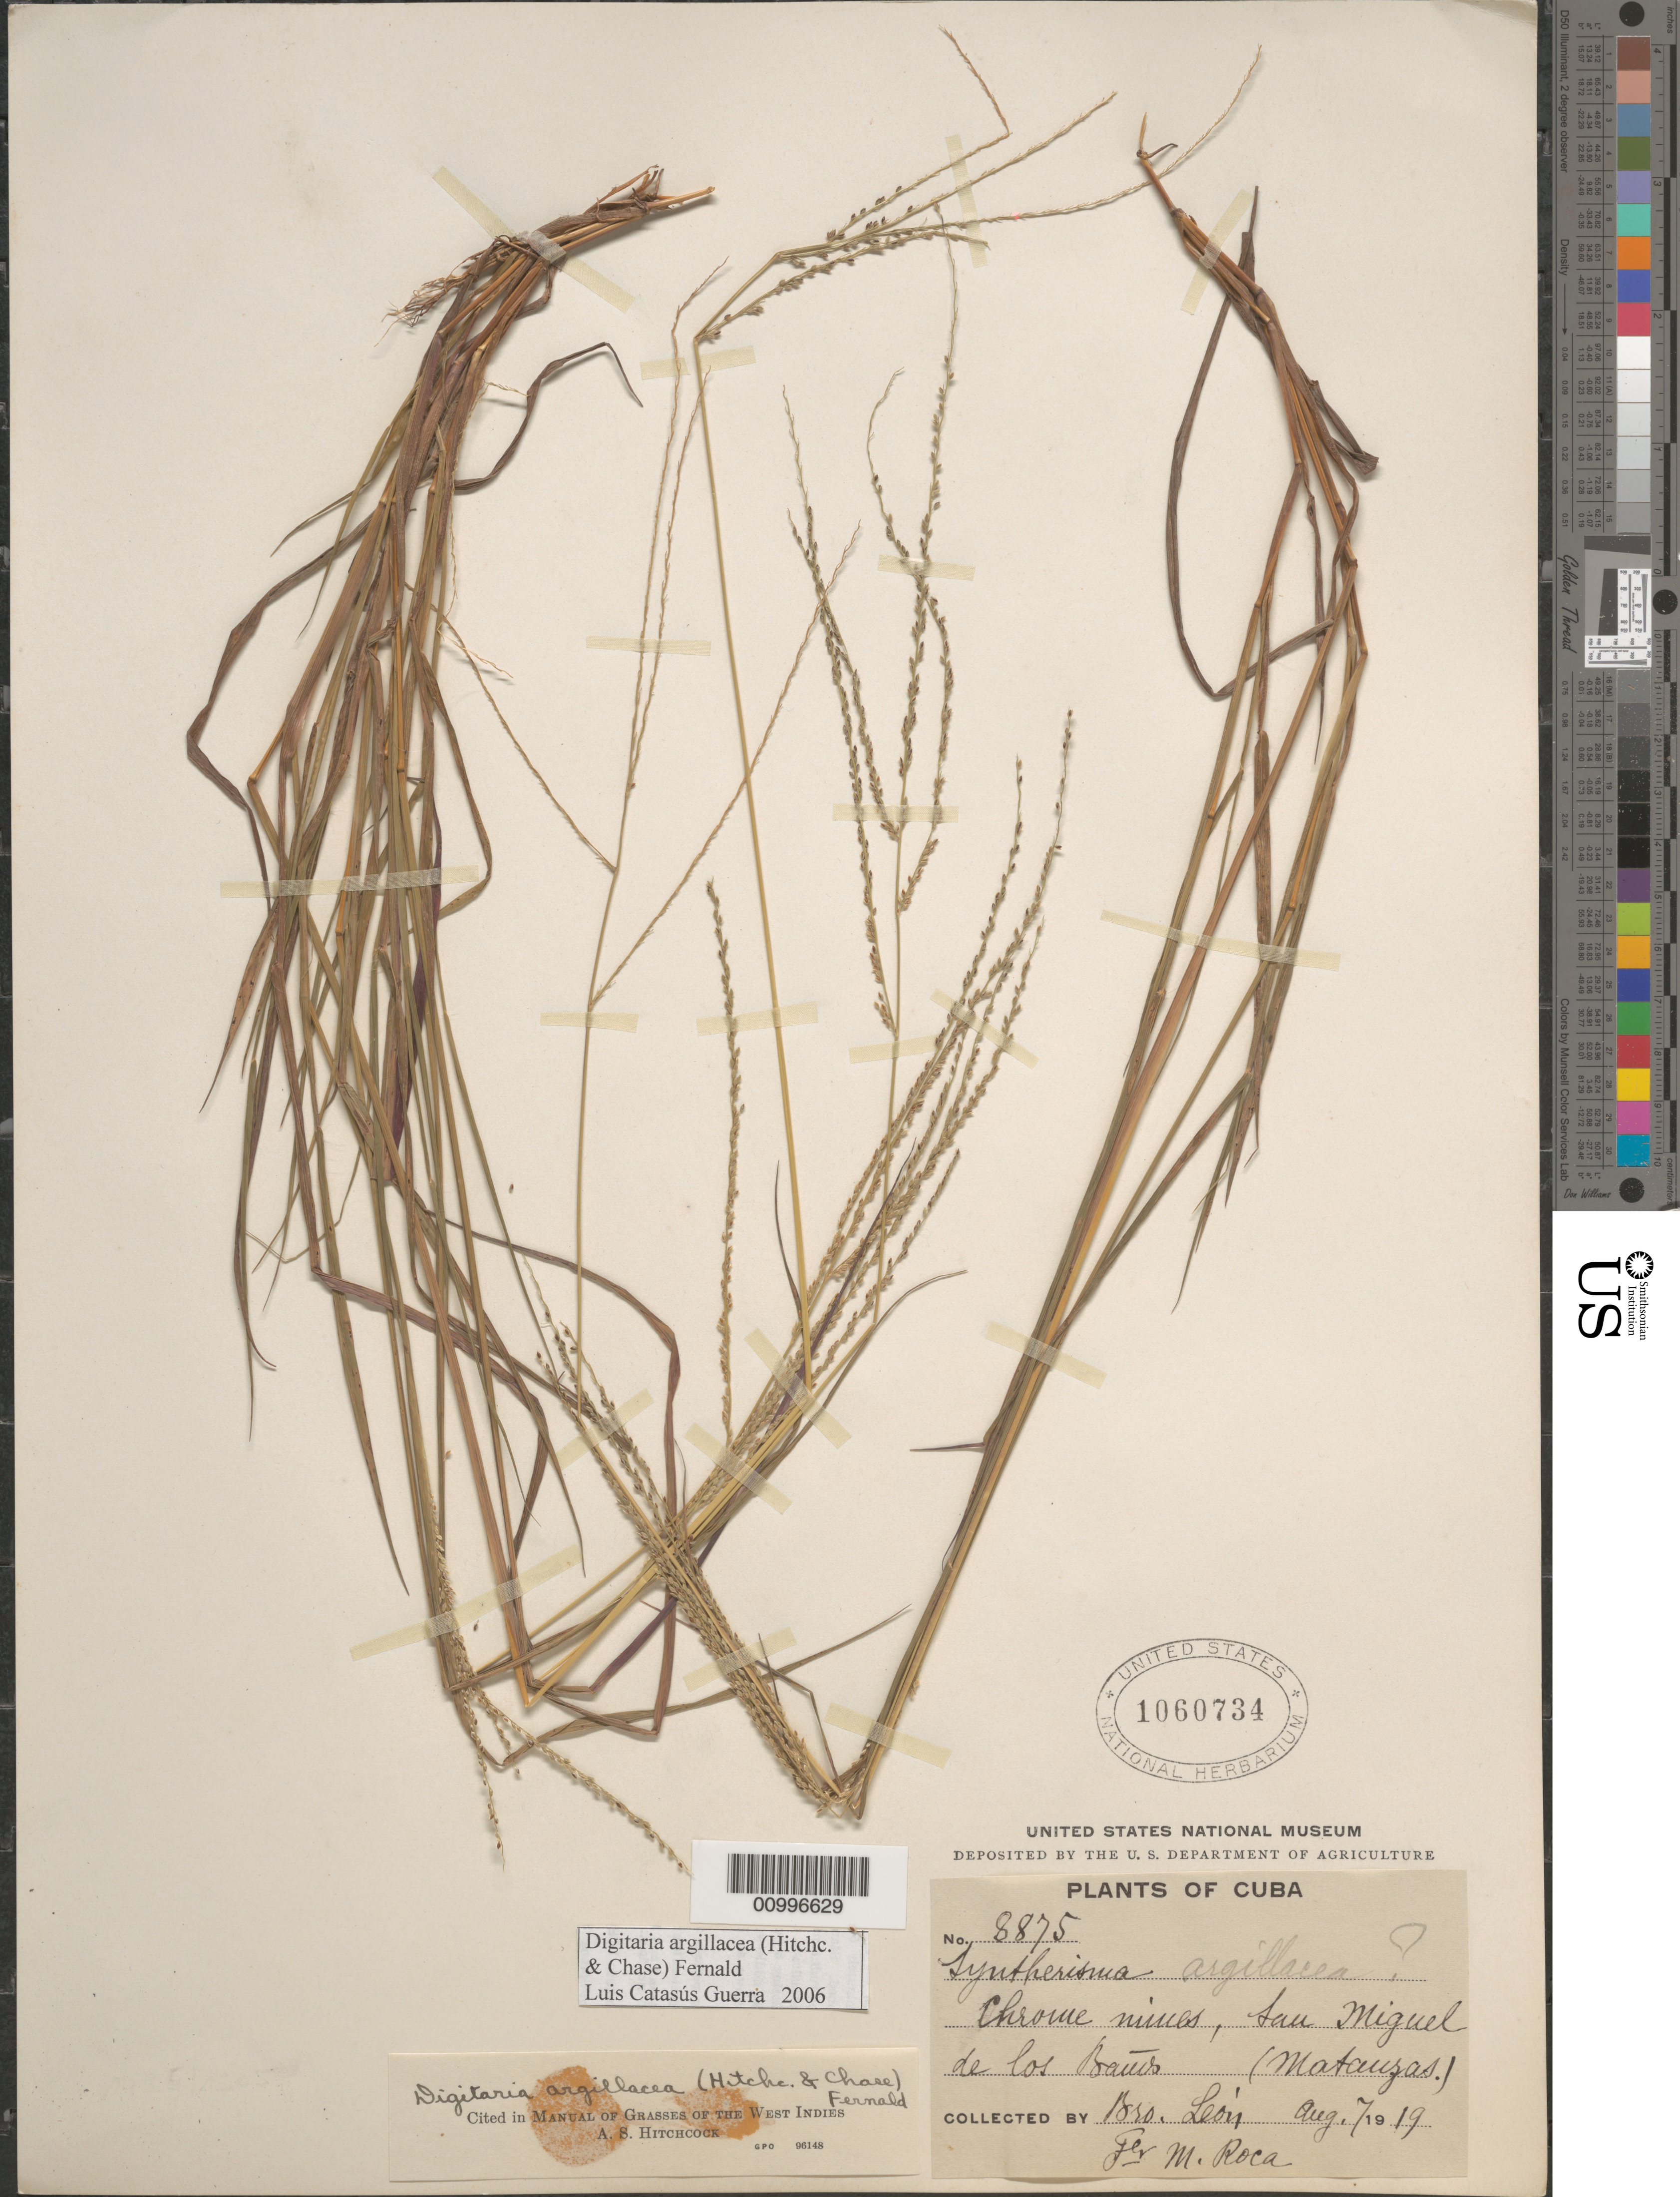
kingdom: Plantae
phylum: Tracheophyta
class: Liliopsida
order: Poales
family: Poaceae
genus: Digitaria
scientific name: Digitaria argillacea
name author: (Hitchc. & Chase) Fernald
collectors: M. Roca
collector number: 8875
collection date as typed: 07 Aug 1919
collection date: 1919-08-07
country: Cuba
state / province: Matanzas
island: Cuba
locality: San Miguel de los Banos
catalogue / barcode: US 1060734